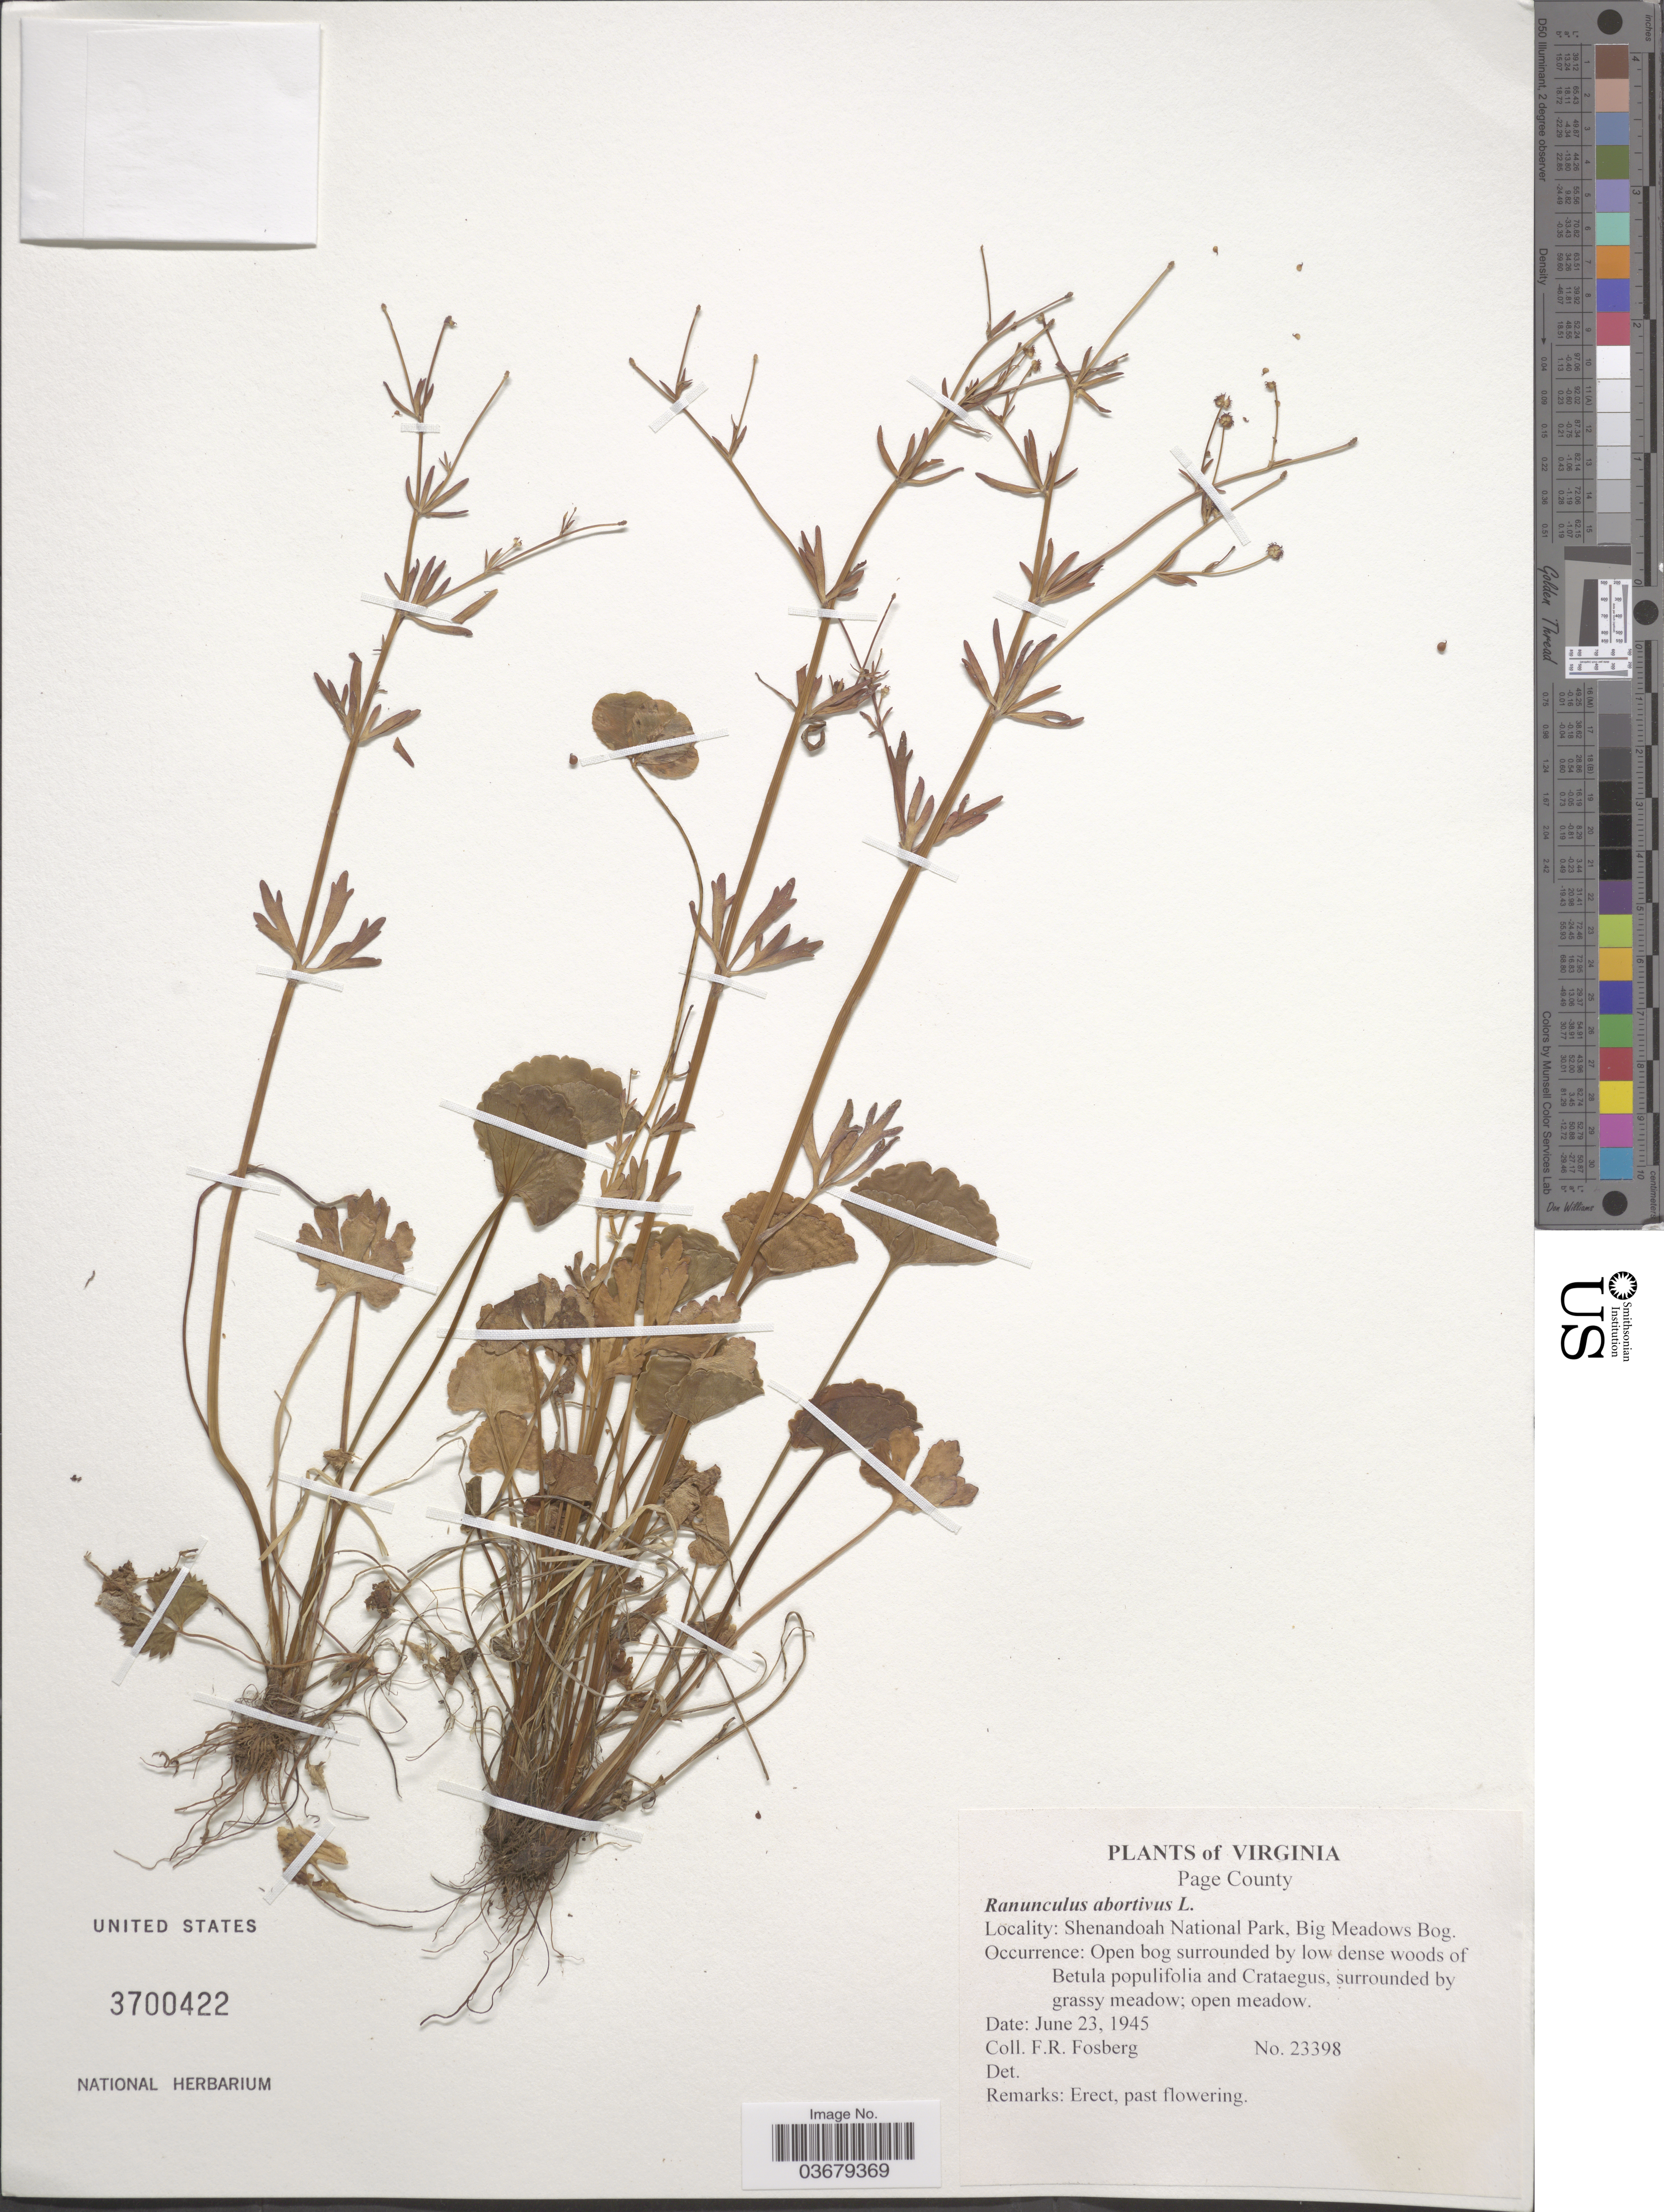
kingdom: Plantae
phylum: Tracheophyta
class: Magnoliopsida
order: Ranunculales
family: Ranunculaceae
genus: Ranunculus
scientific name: Ranunculus abortivus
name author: L.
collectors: F. R. Fosberg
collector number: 23398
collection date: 1945-06-23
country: United States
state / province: Virginia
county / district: Page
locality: Shenandoah National Park, Big Meadows Bog.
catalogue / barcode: US 3700422